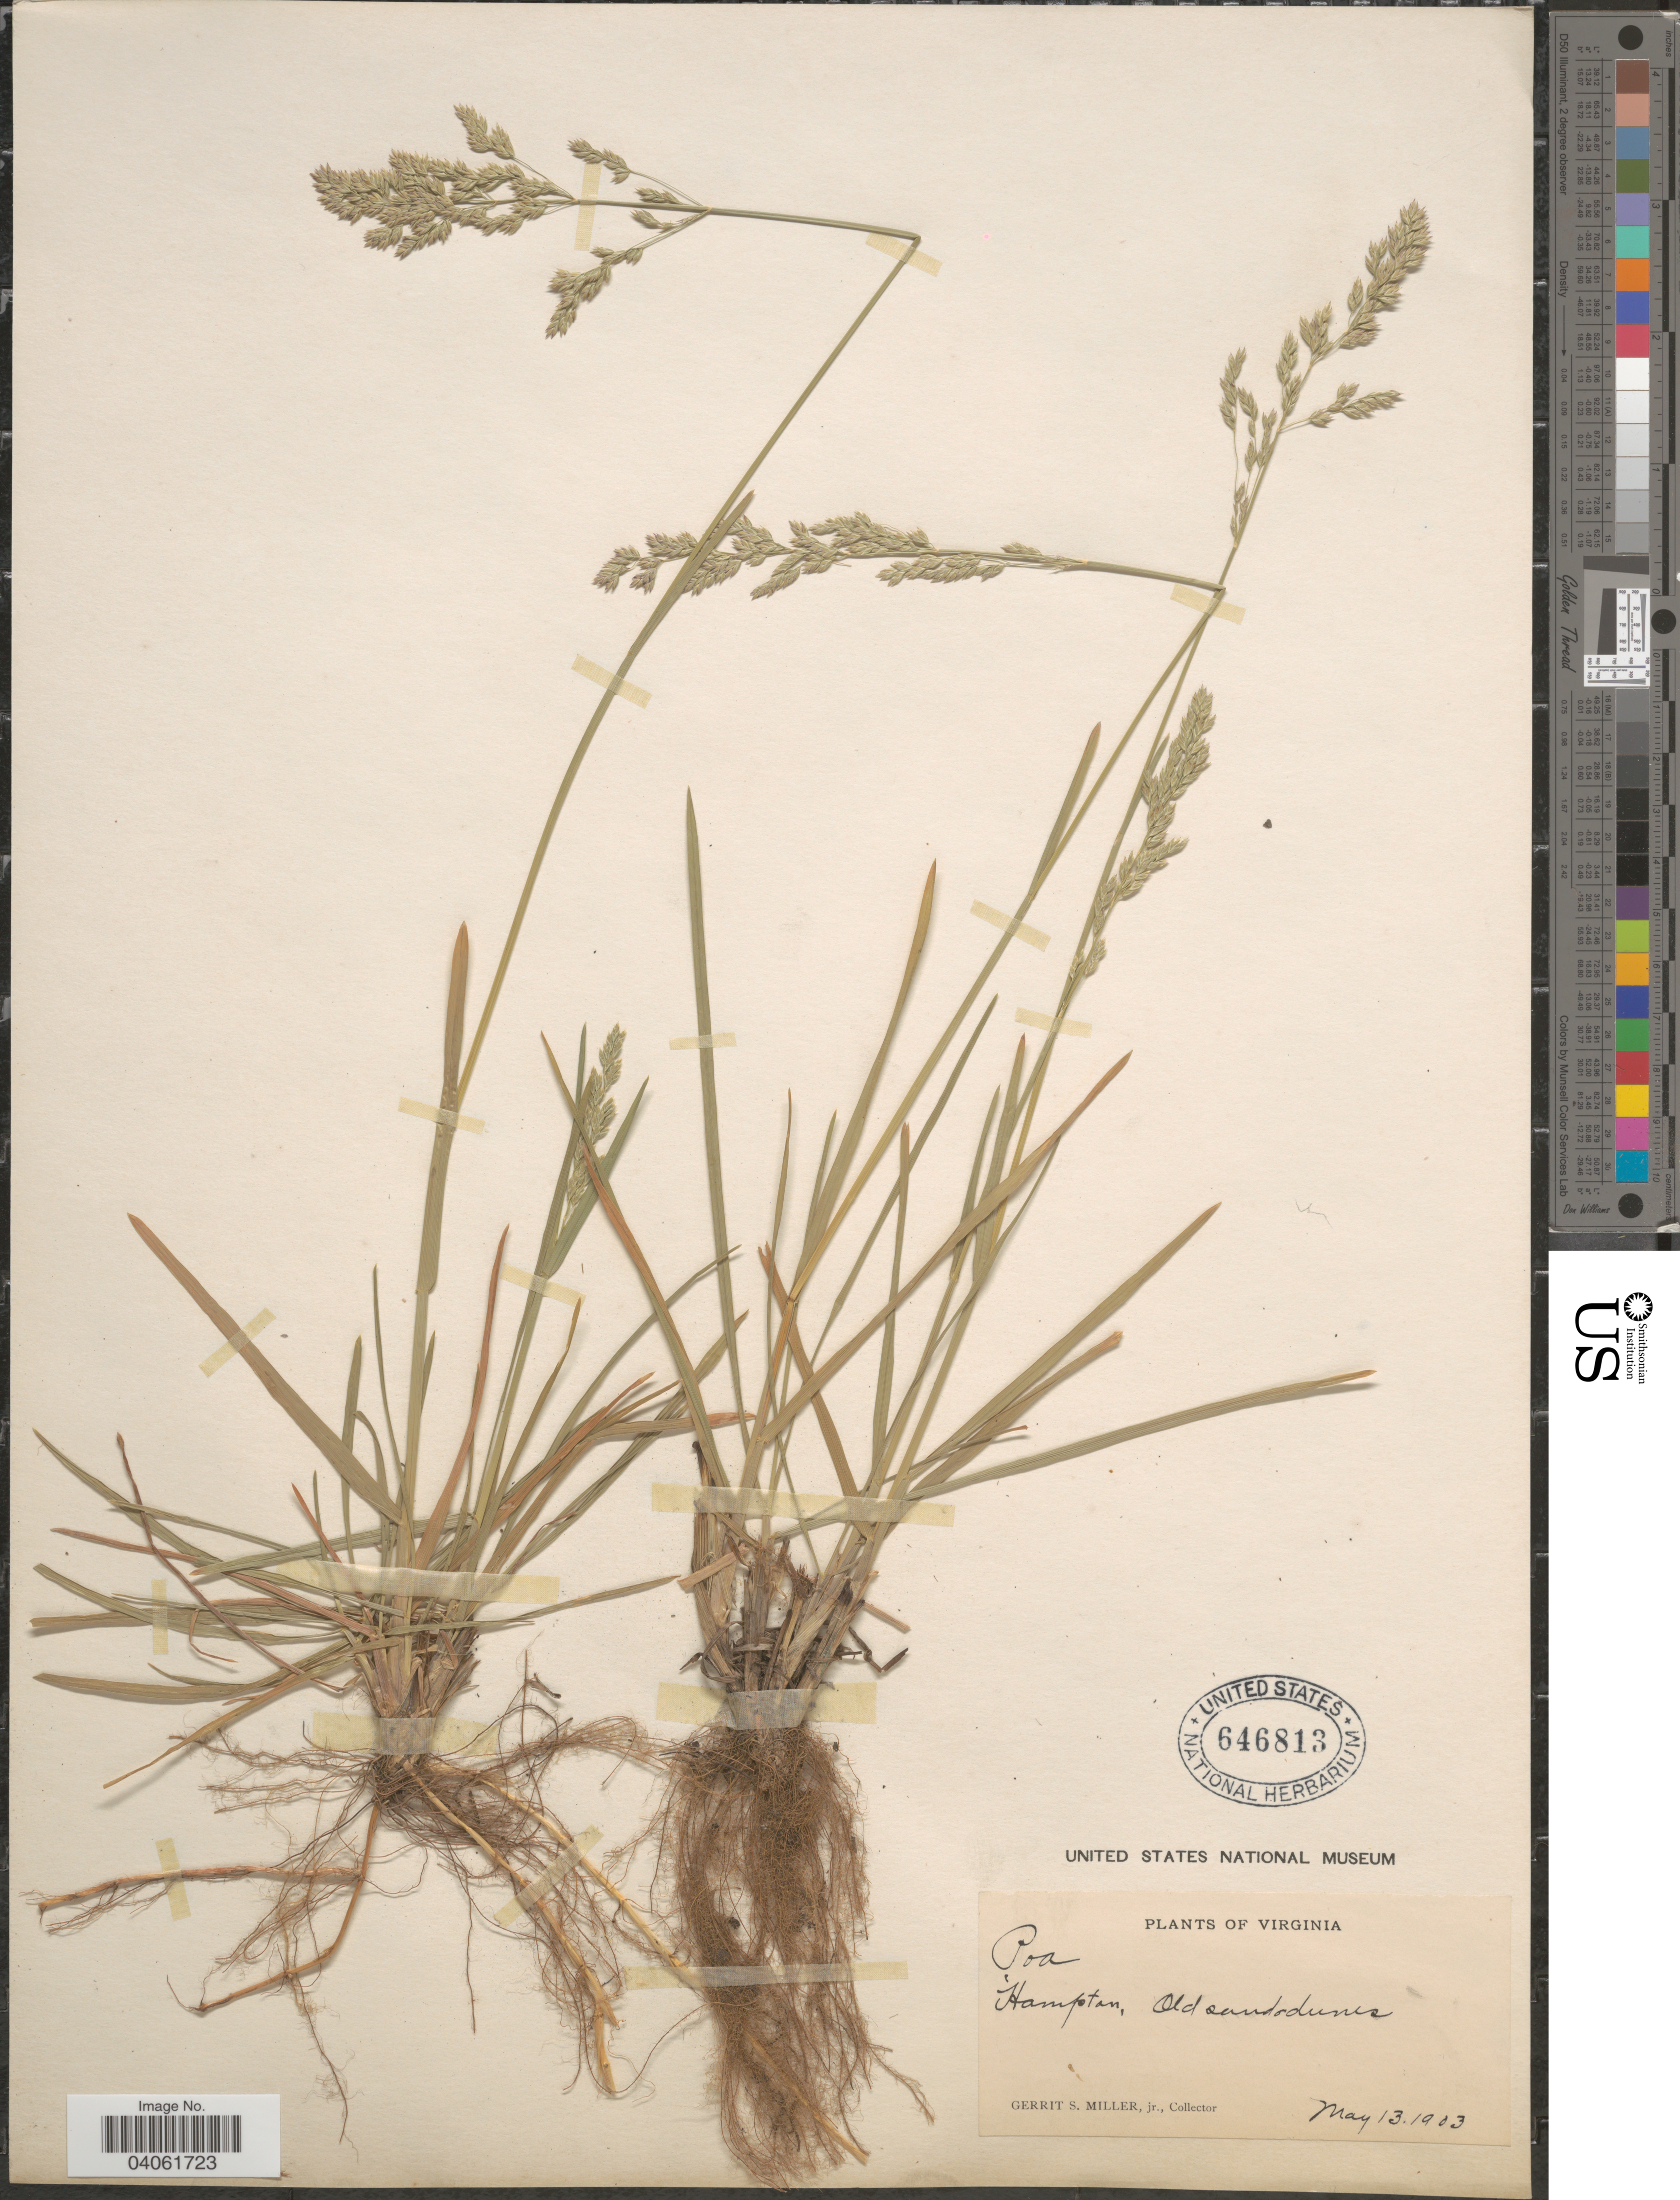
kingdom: Plantae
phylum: Tracheophyta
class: Liliopsida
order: Poales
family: Poaceae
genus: Poa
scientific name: Poa pratensis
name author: L.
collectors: G. S. Miller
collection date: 1903-05-13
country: United States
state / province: Virginia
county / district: City of Hampton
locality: Hampton, Old sandsdunes.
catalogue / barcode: US 646813